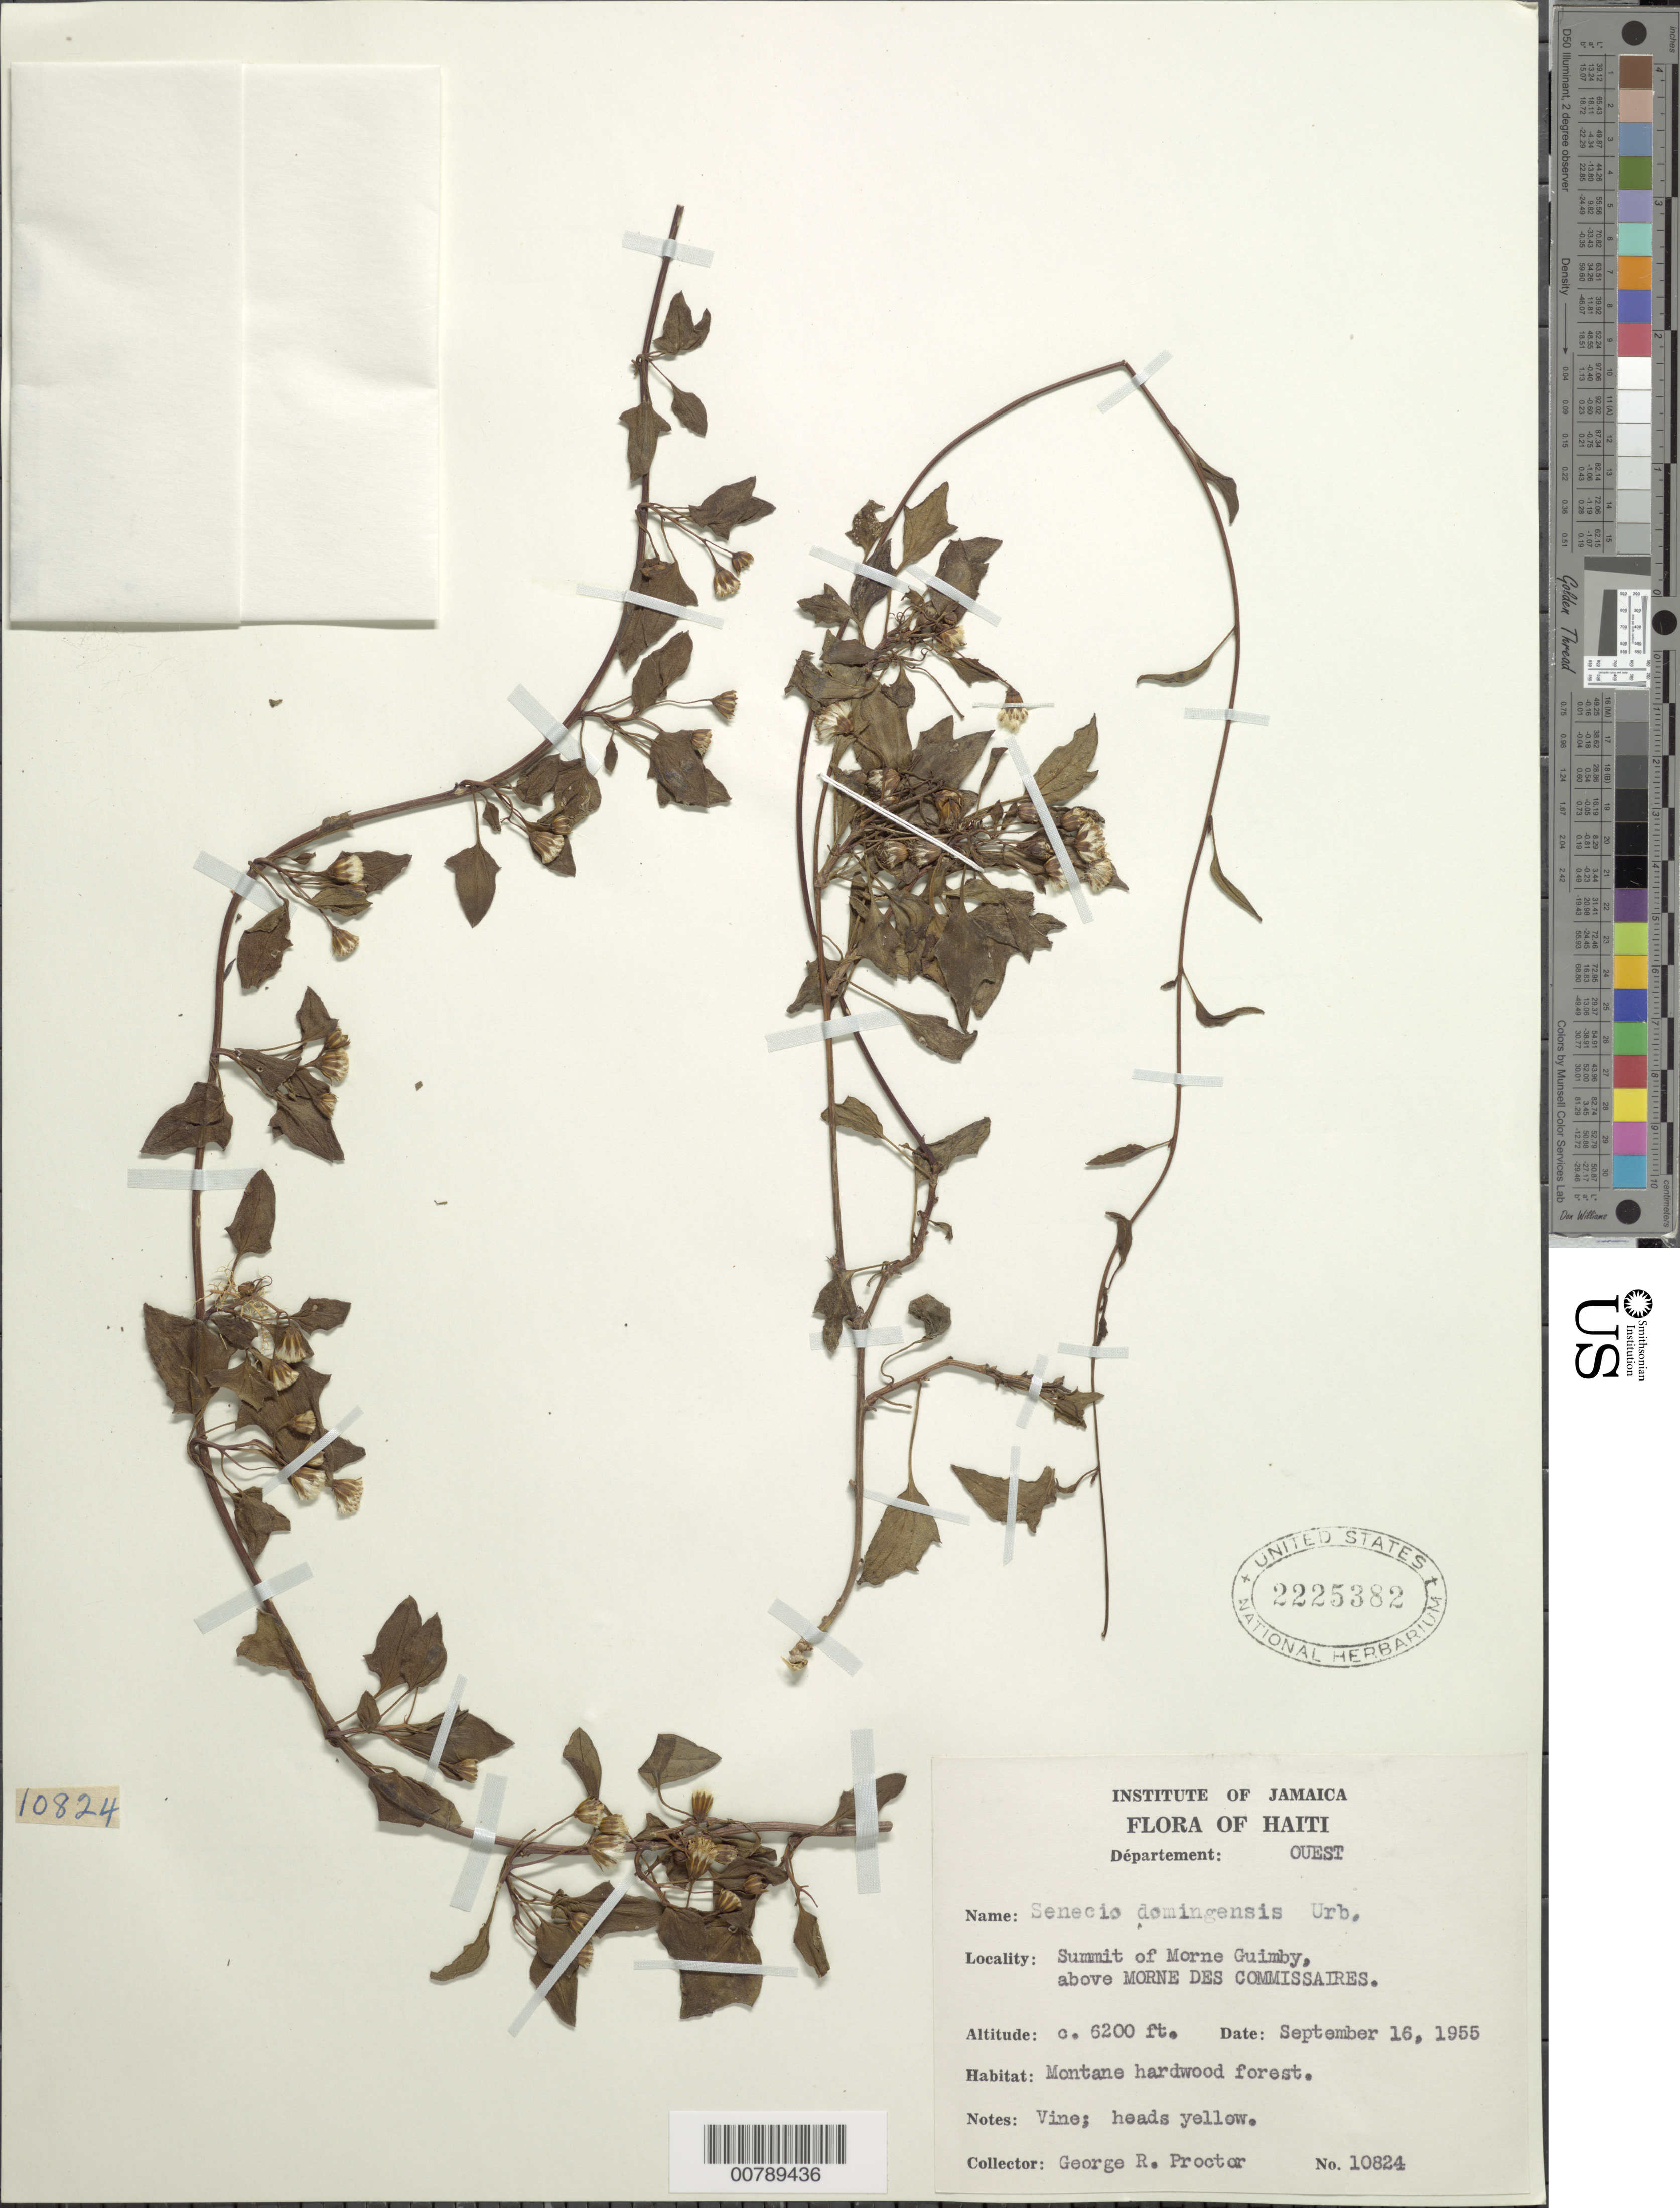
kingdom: Plantae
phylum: Tracheophyta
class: Magnoliopsida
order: Asterales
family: Asteraceae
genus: Leonis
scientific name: Leonis trineura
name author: (Griseb.) B. Nord.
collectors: G. R. Proctor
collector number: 10824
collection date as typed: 16 Sep 1955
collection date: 1955-09-16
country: Haiti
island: Hispaniola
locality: Summit of Morne Guimby, above Morne des Commissaires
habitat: Montane hardwood forest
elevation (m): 1890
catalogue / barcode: US 2225382